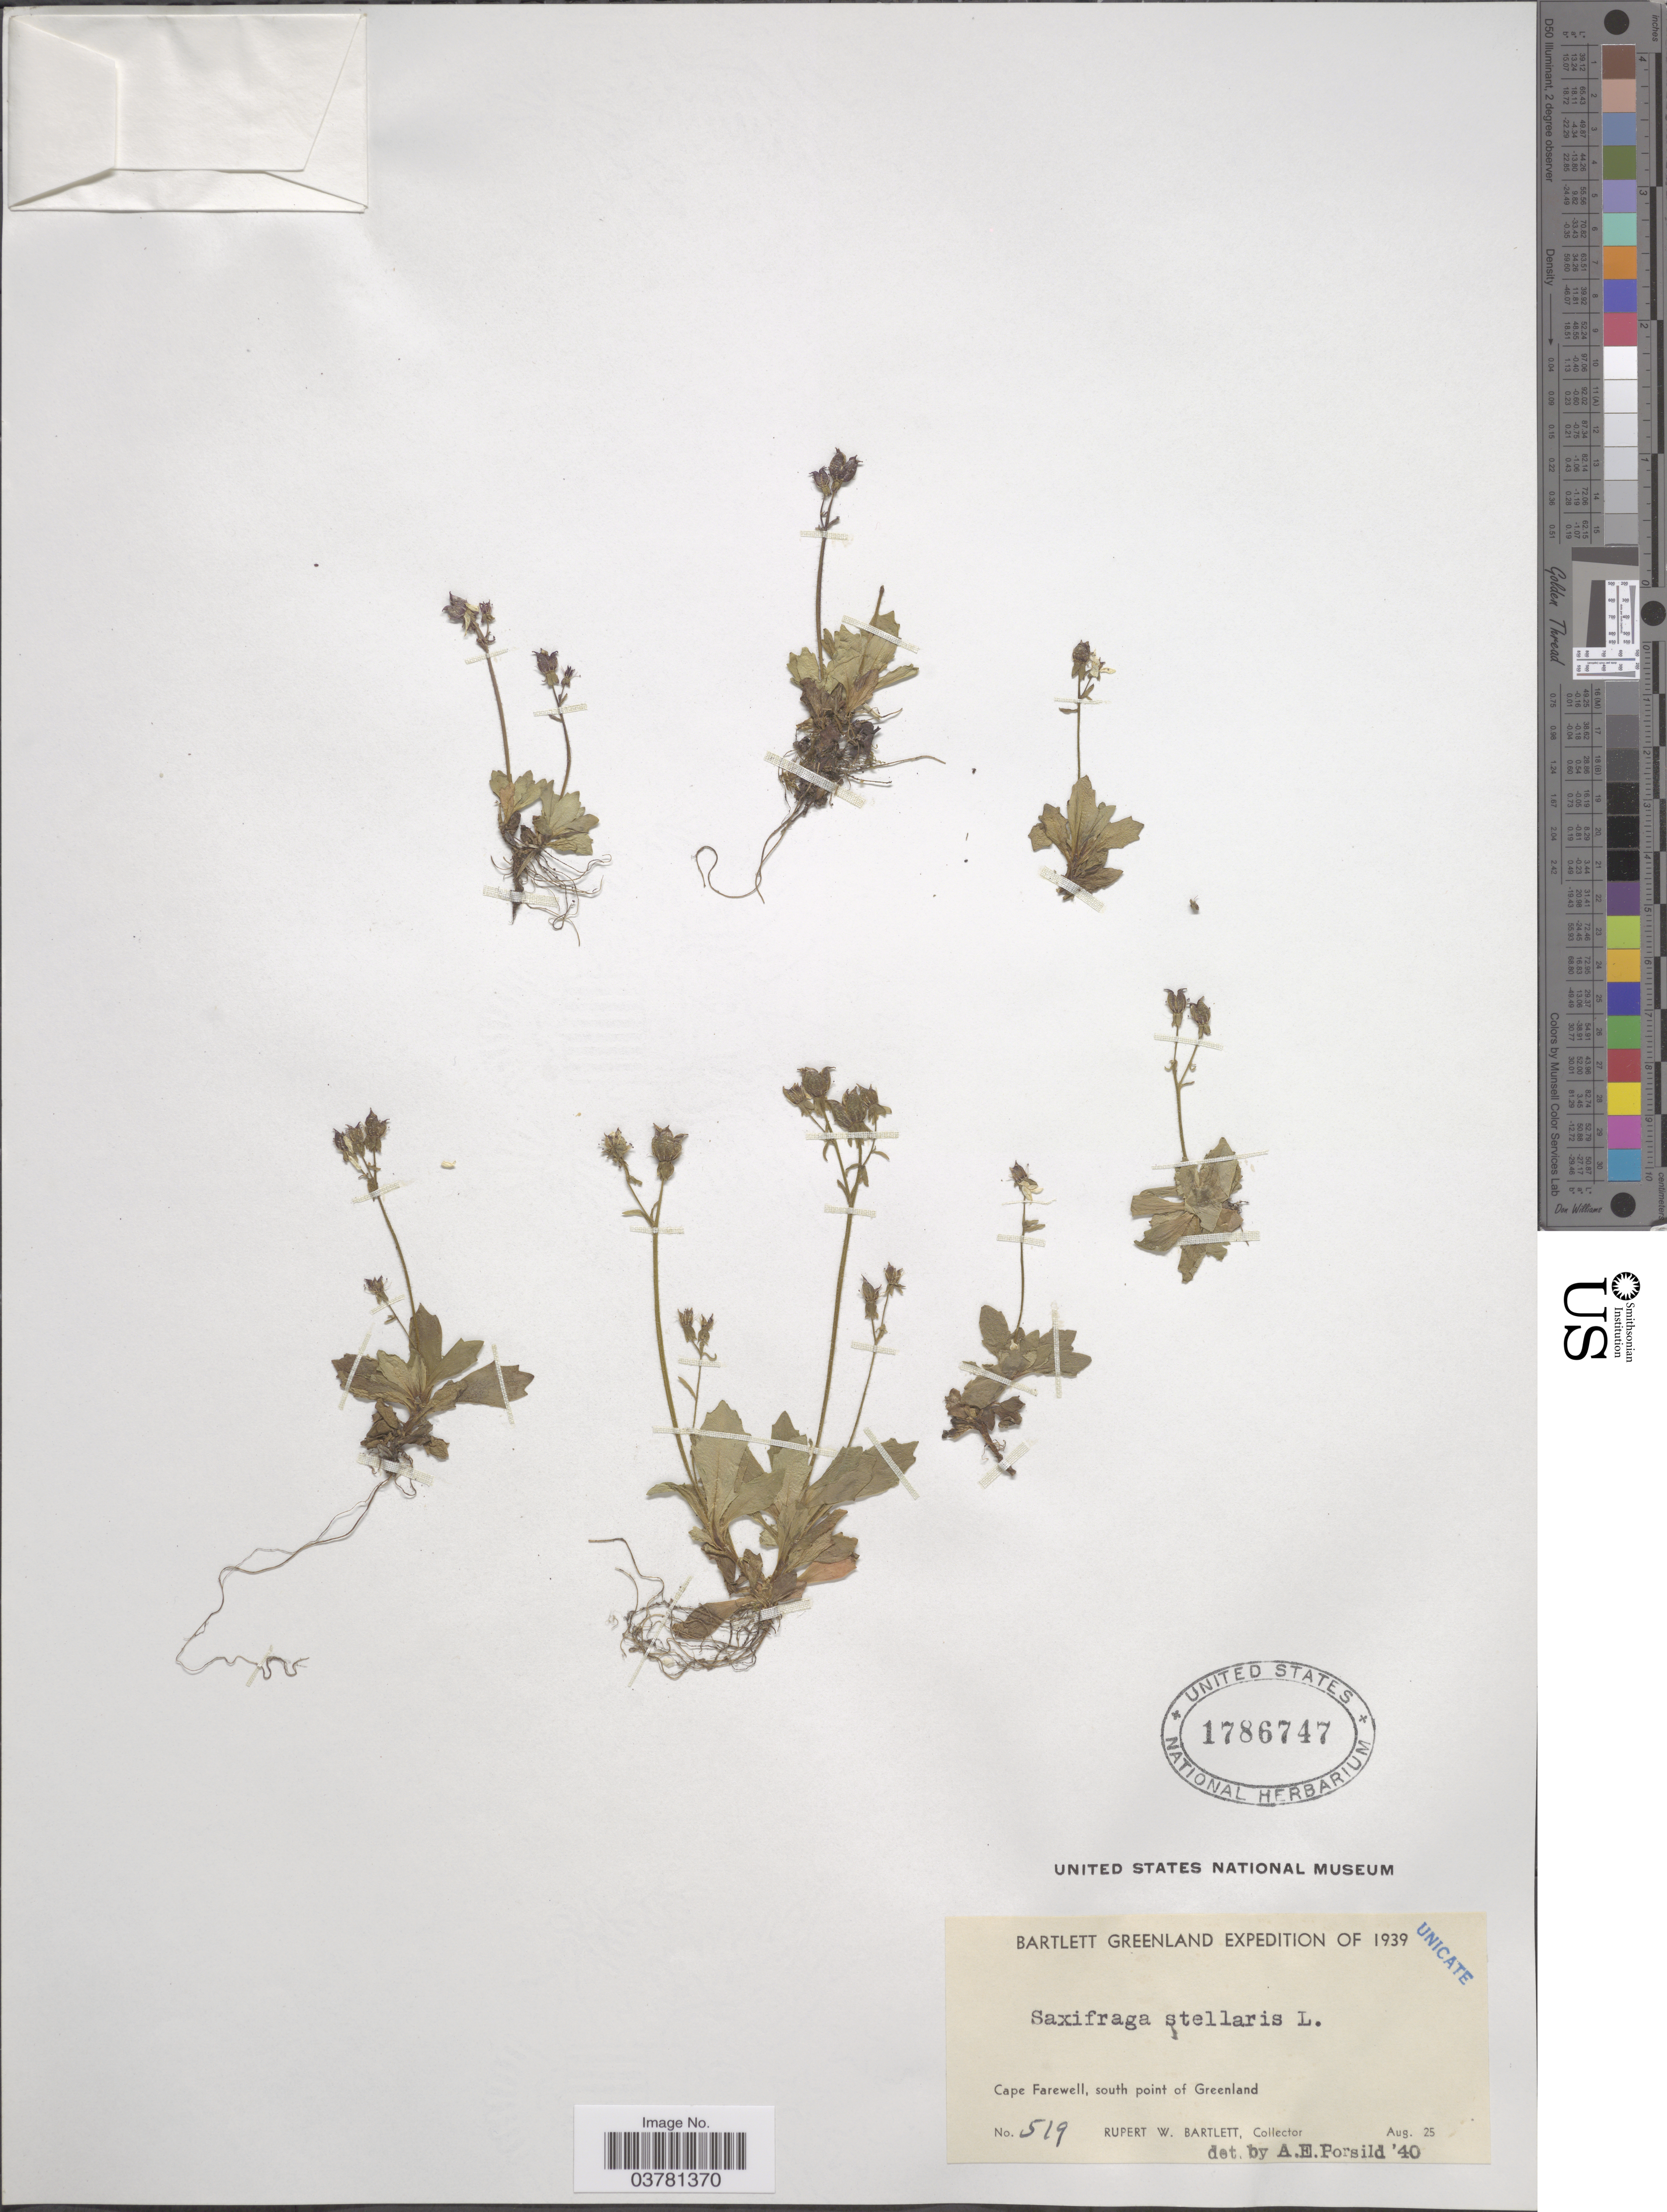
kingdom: Plantae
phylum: Tracheophyta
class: Magnoliopsida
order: Saxifragales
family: Saxifragaceae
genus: Micranthes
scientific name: Micranthes stellaris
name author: (L.) Galasso et al.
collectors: R. W. Bartlett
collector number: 519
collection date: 1939-08-25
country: Greenland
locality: Bartlett Greenland Expedition of 1939. Cape Farewell, south point of Greenland.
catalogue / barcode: US 1786747